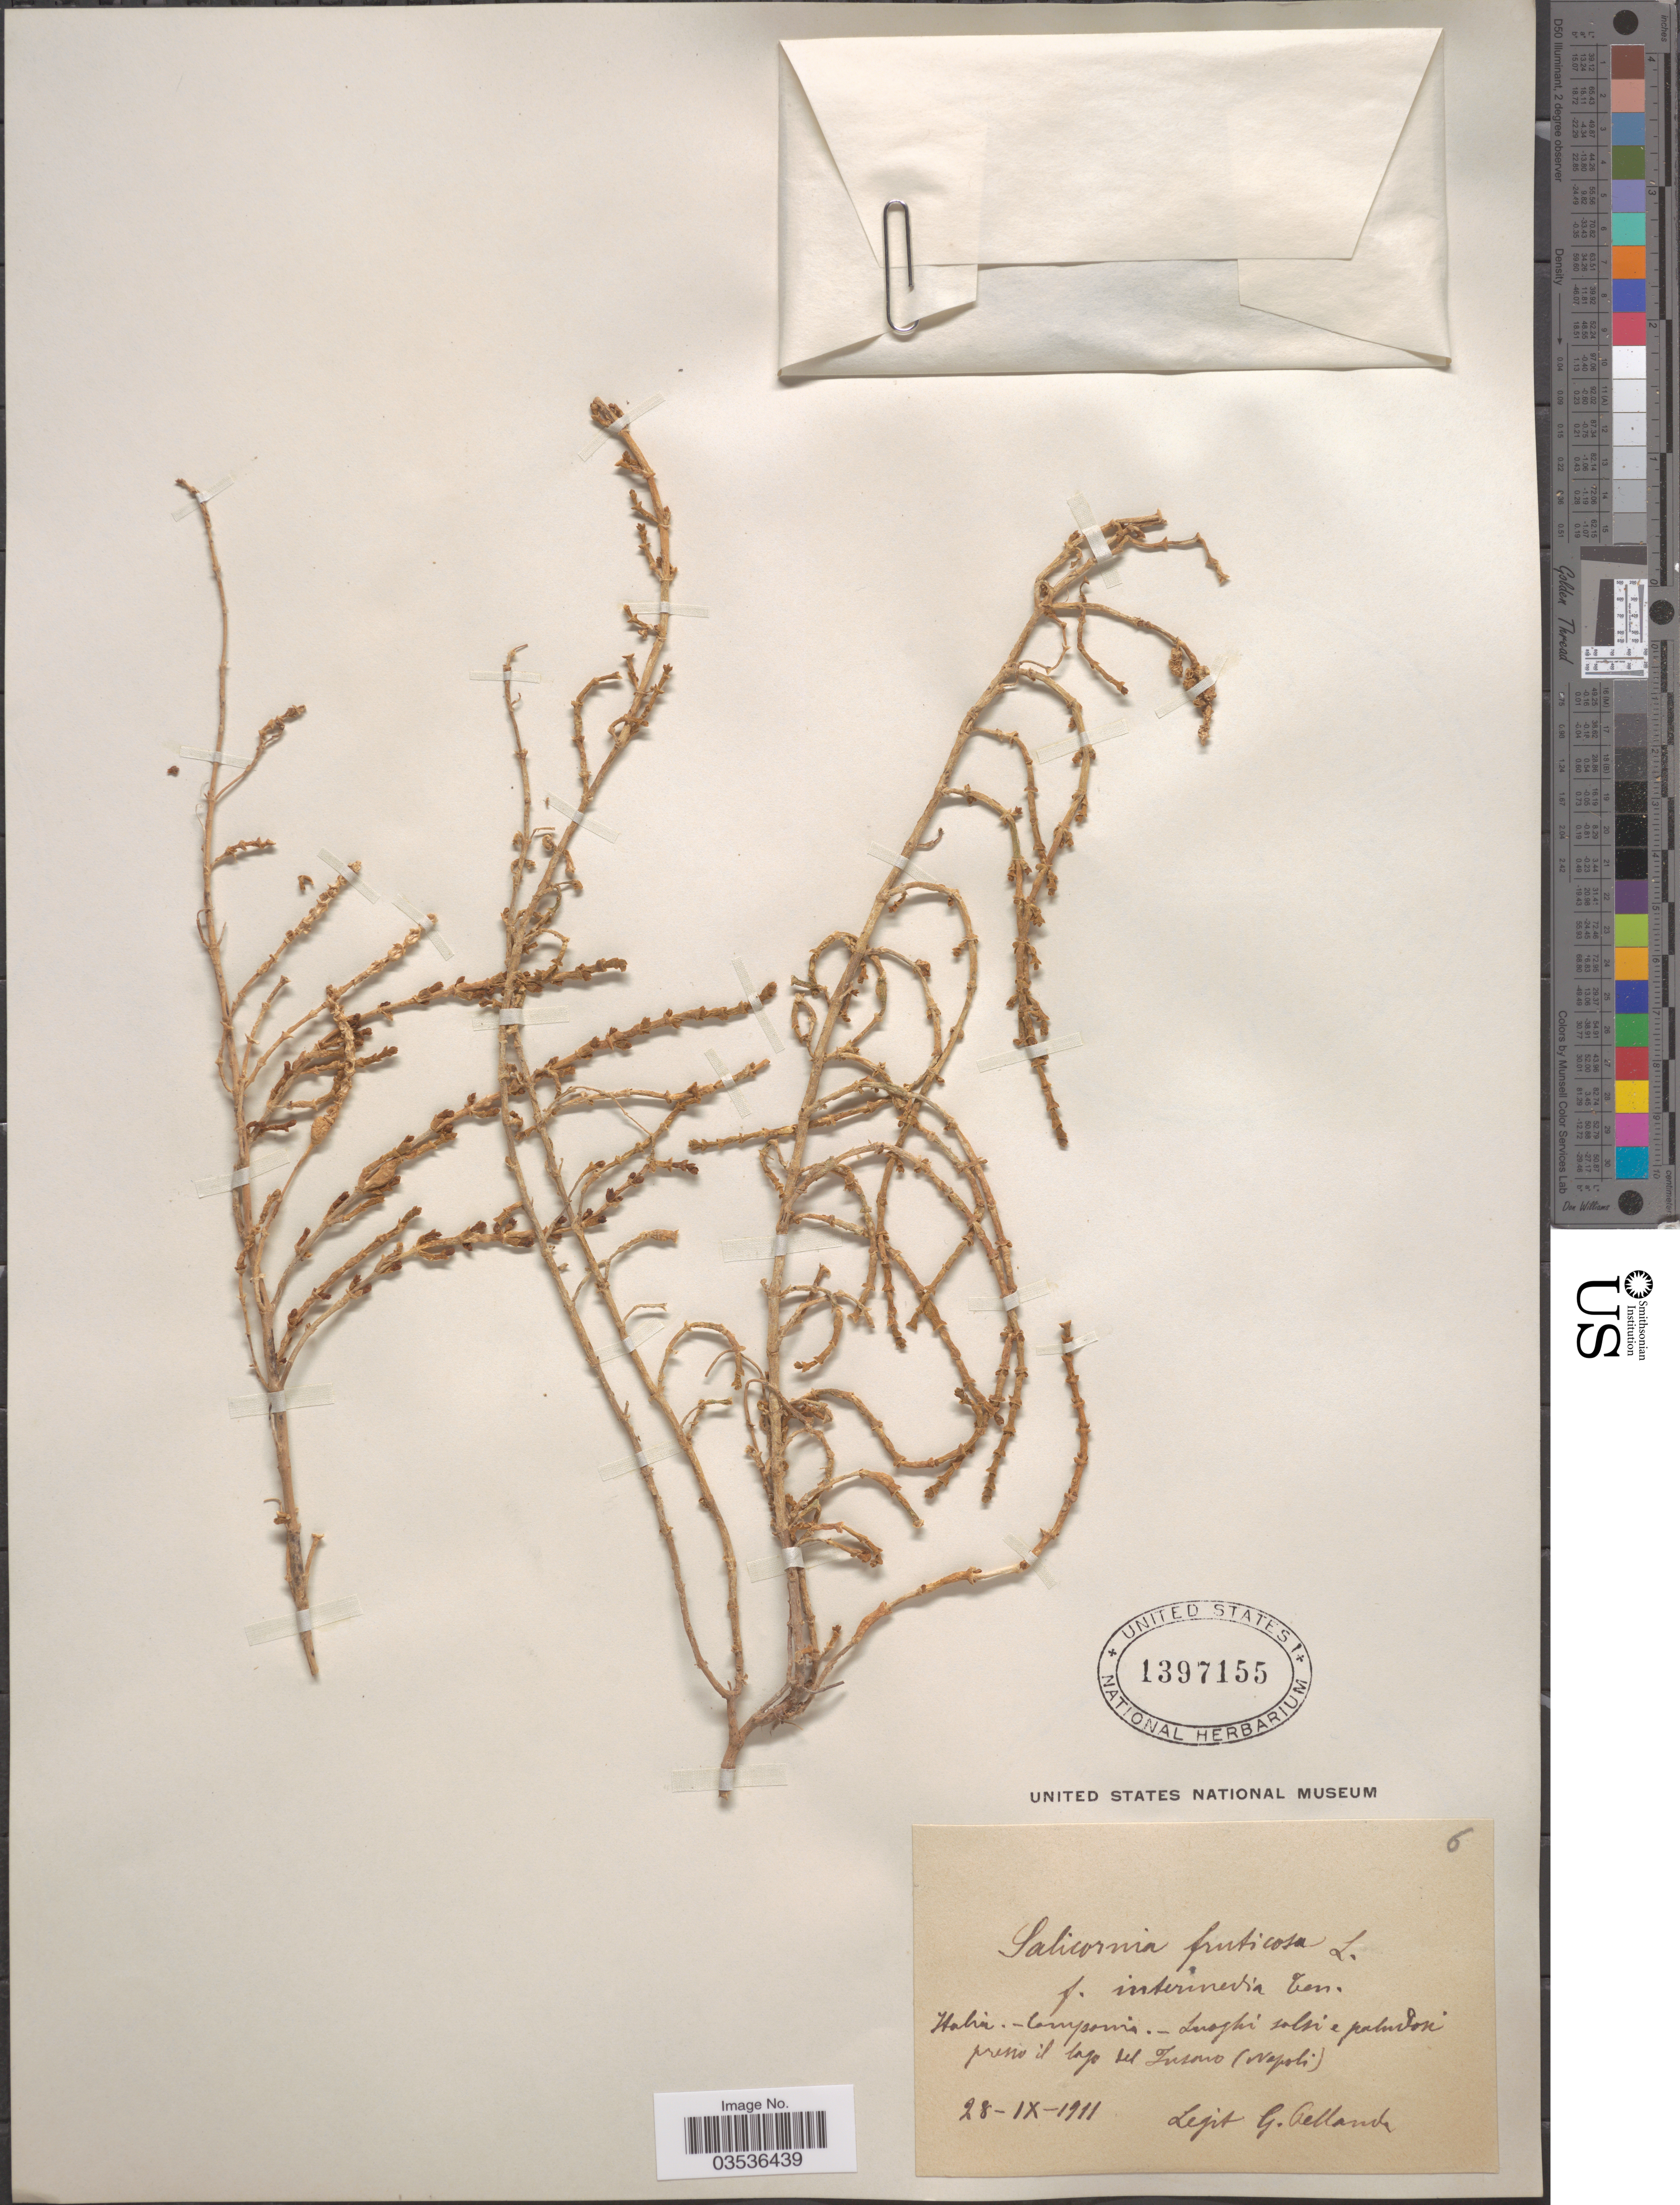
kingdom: Plantae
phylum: Tracheophyta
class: Magnoliopsida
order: Caryophyllales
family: Amaranthaceae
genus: Salicornia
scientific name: Salicornia fruticosa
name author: (L.) L.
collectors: G. Pellanda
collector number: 6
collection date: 1911-09-28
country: Italy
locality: Corcysonia. Luoghi solsi e palmdosi pressio il lago del Fusaro (Napoli).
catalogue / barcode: US 1397155